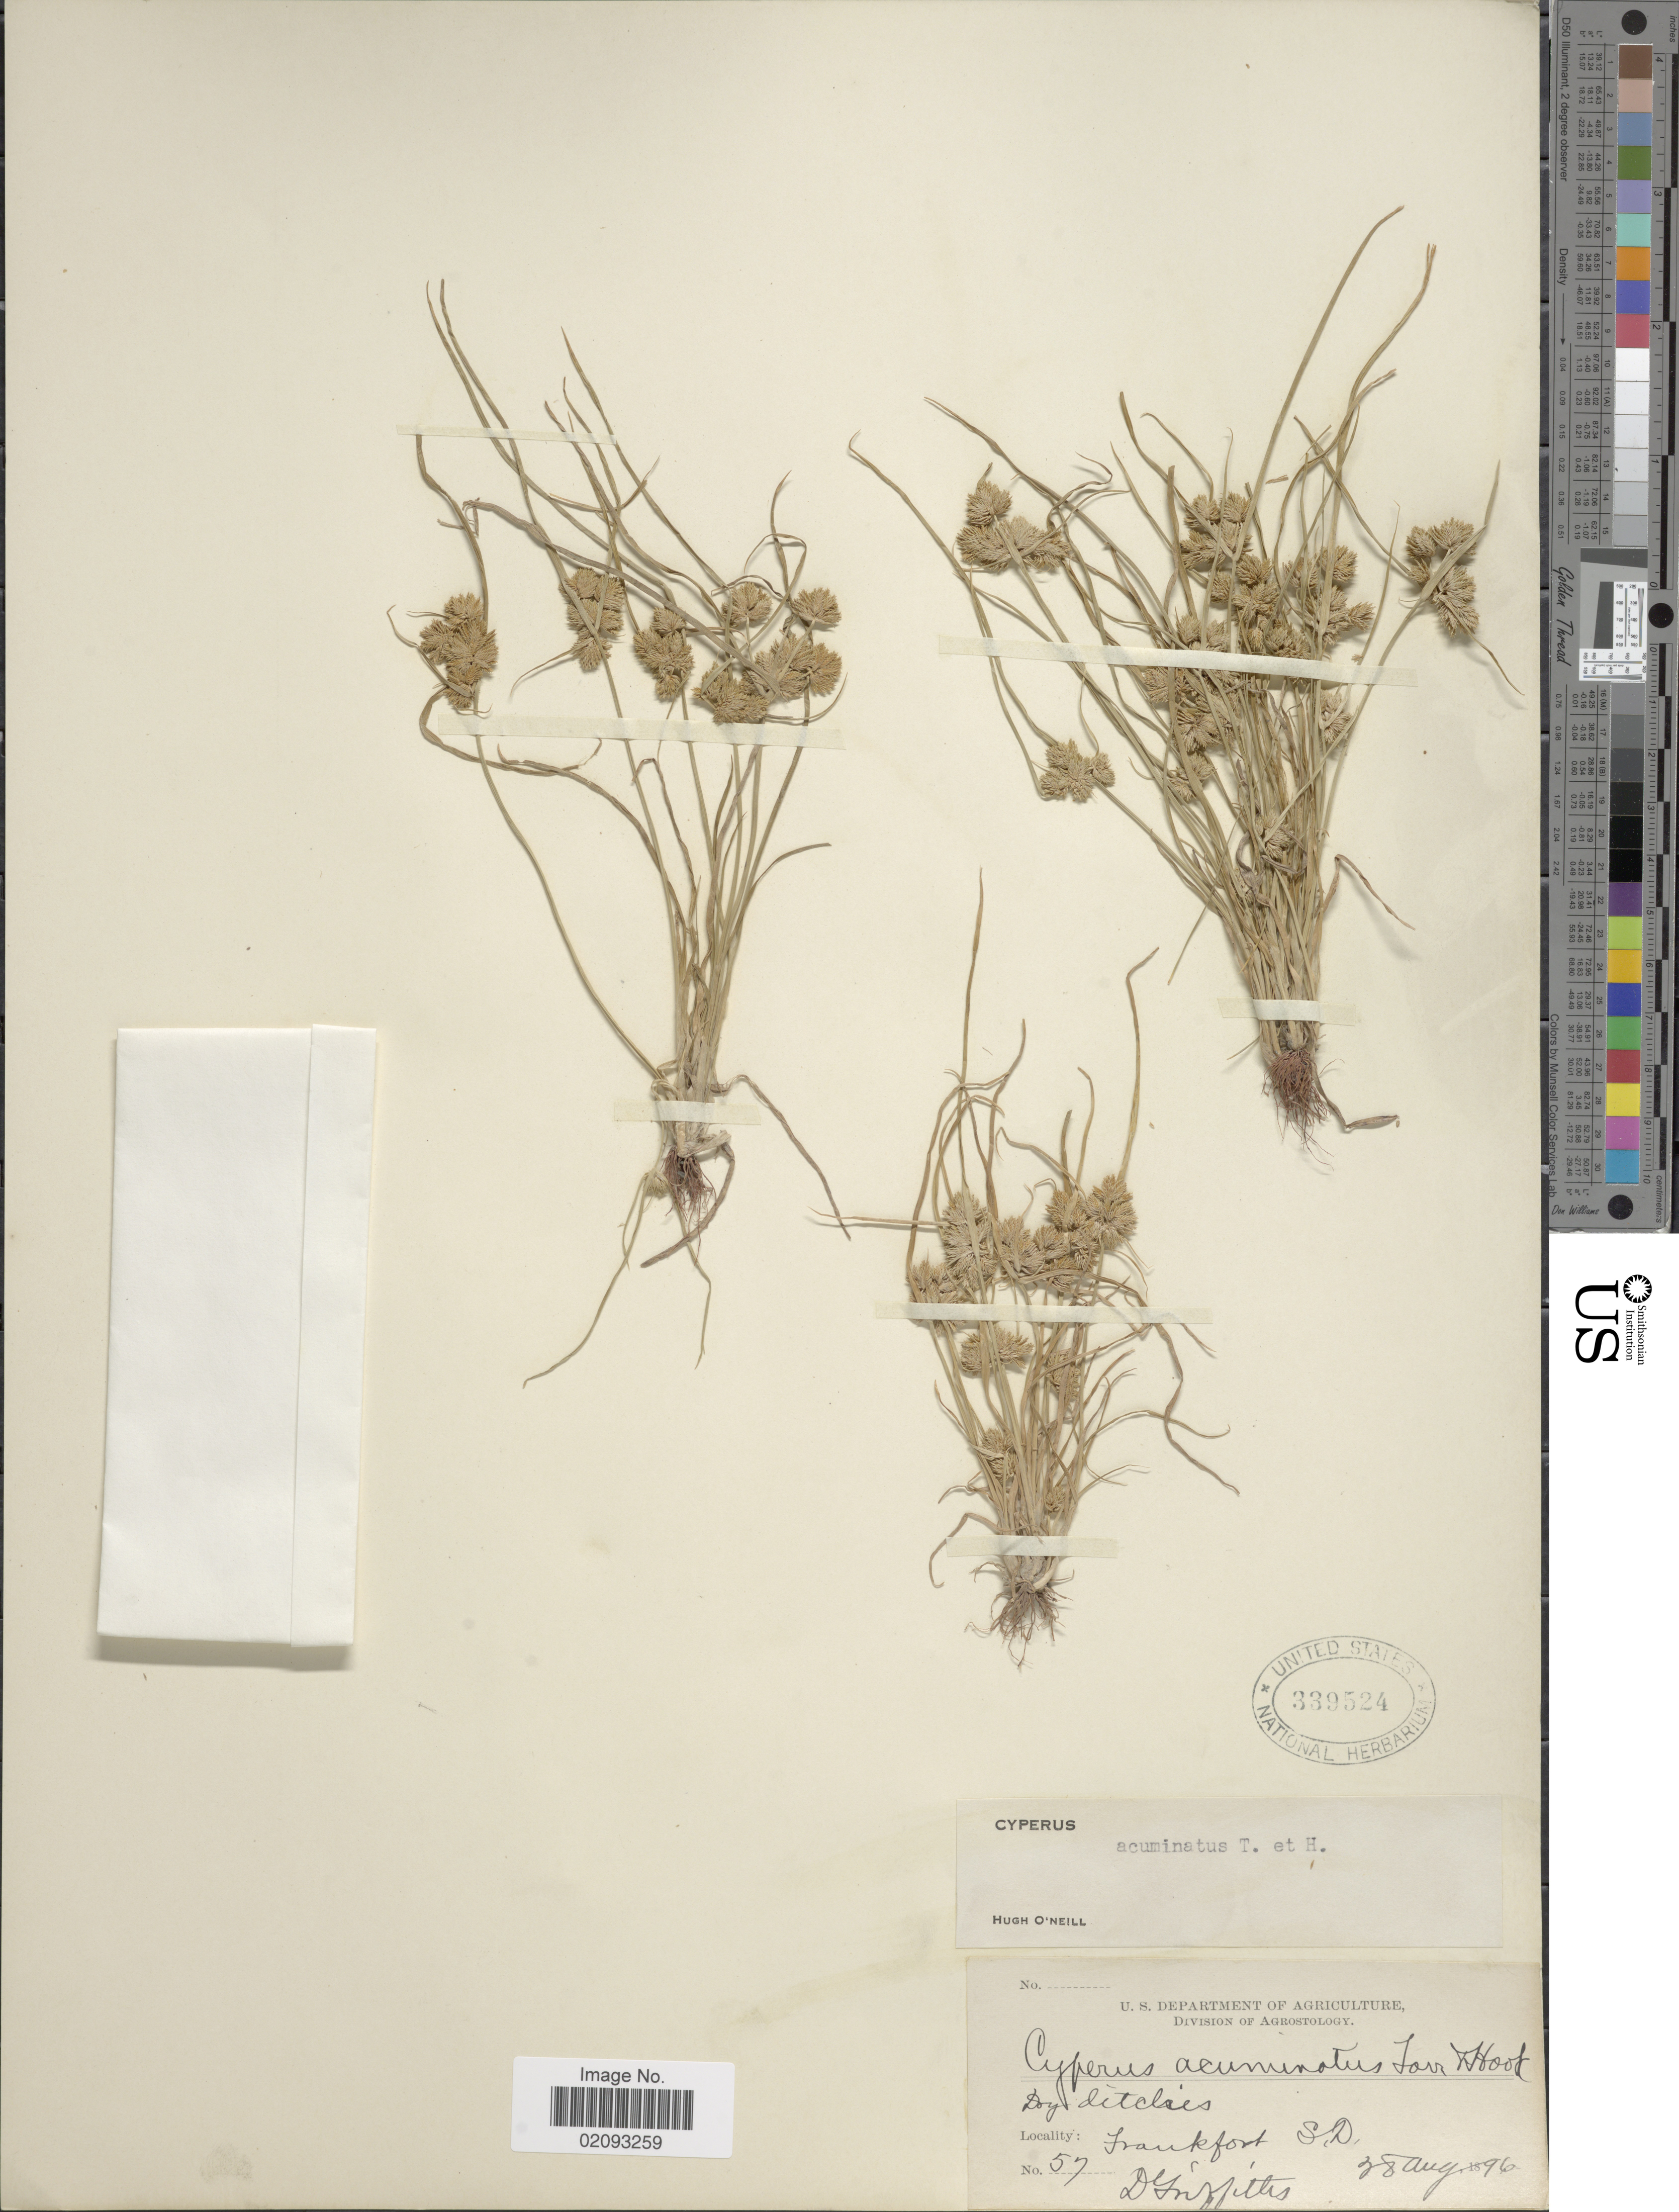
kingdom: Plantae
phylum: Tracheophyta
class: Liliopsida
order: Poales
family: Cyperaceae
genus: Cyperus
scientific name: Cyperus acuminatus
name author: Torr. & Hook.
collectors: D. Griffiths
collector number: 57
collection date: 1896-08-28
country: United States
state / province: South Dakota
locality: Frankfort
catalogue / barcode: US 339524